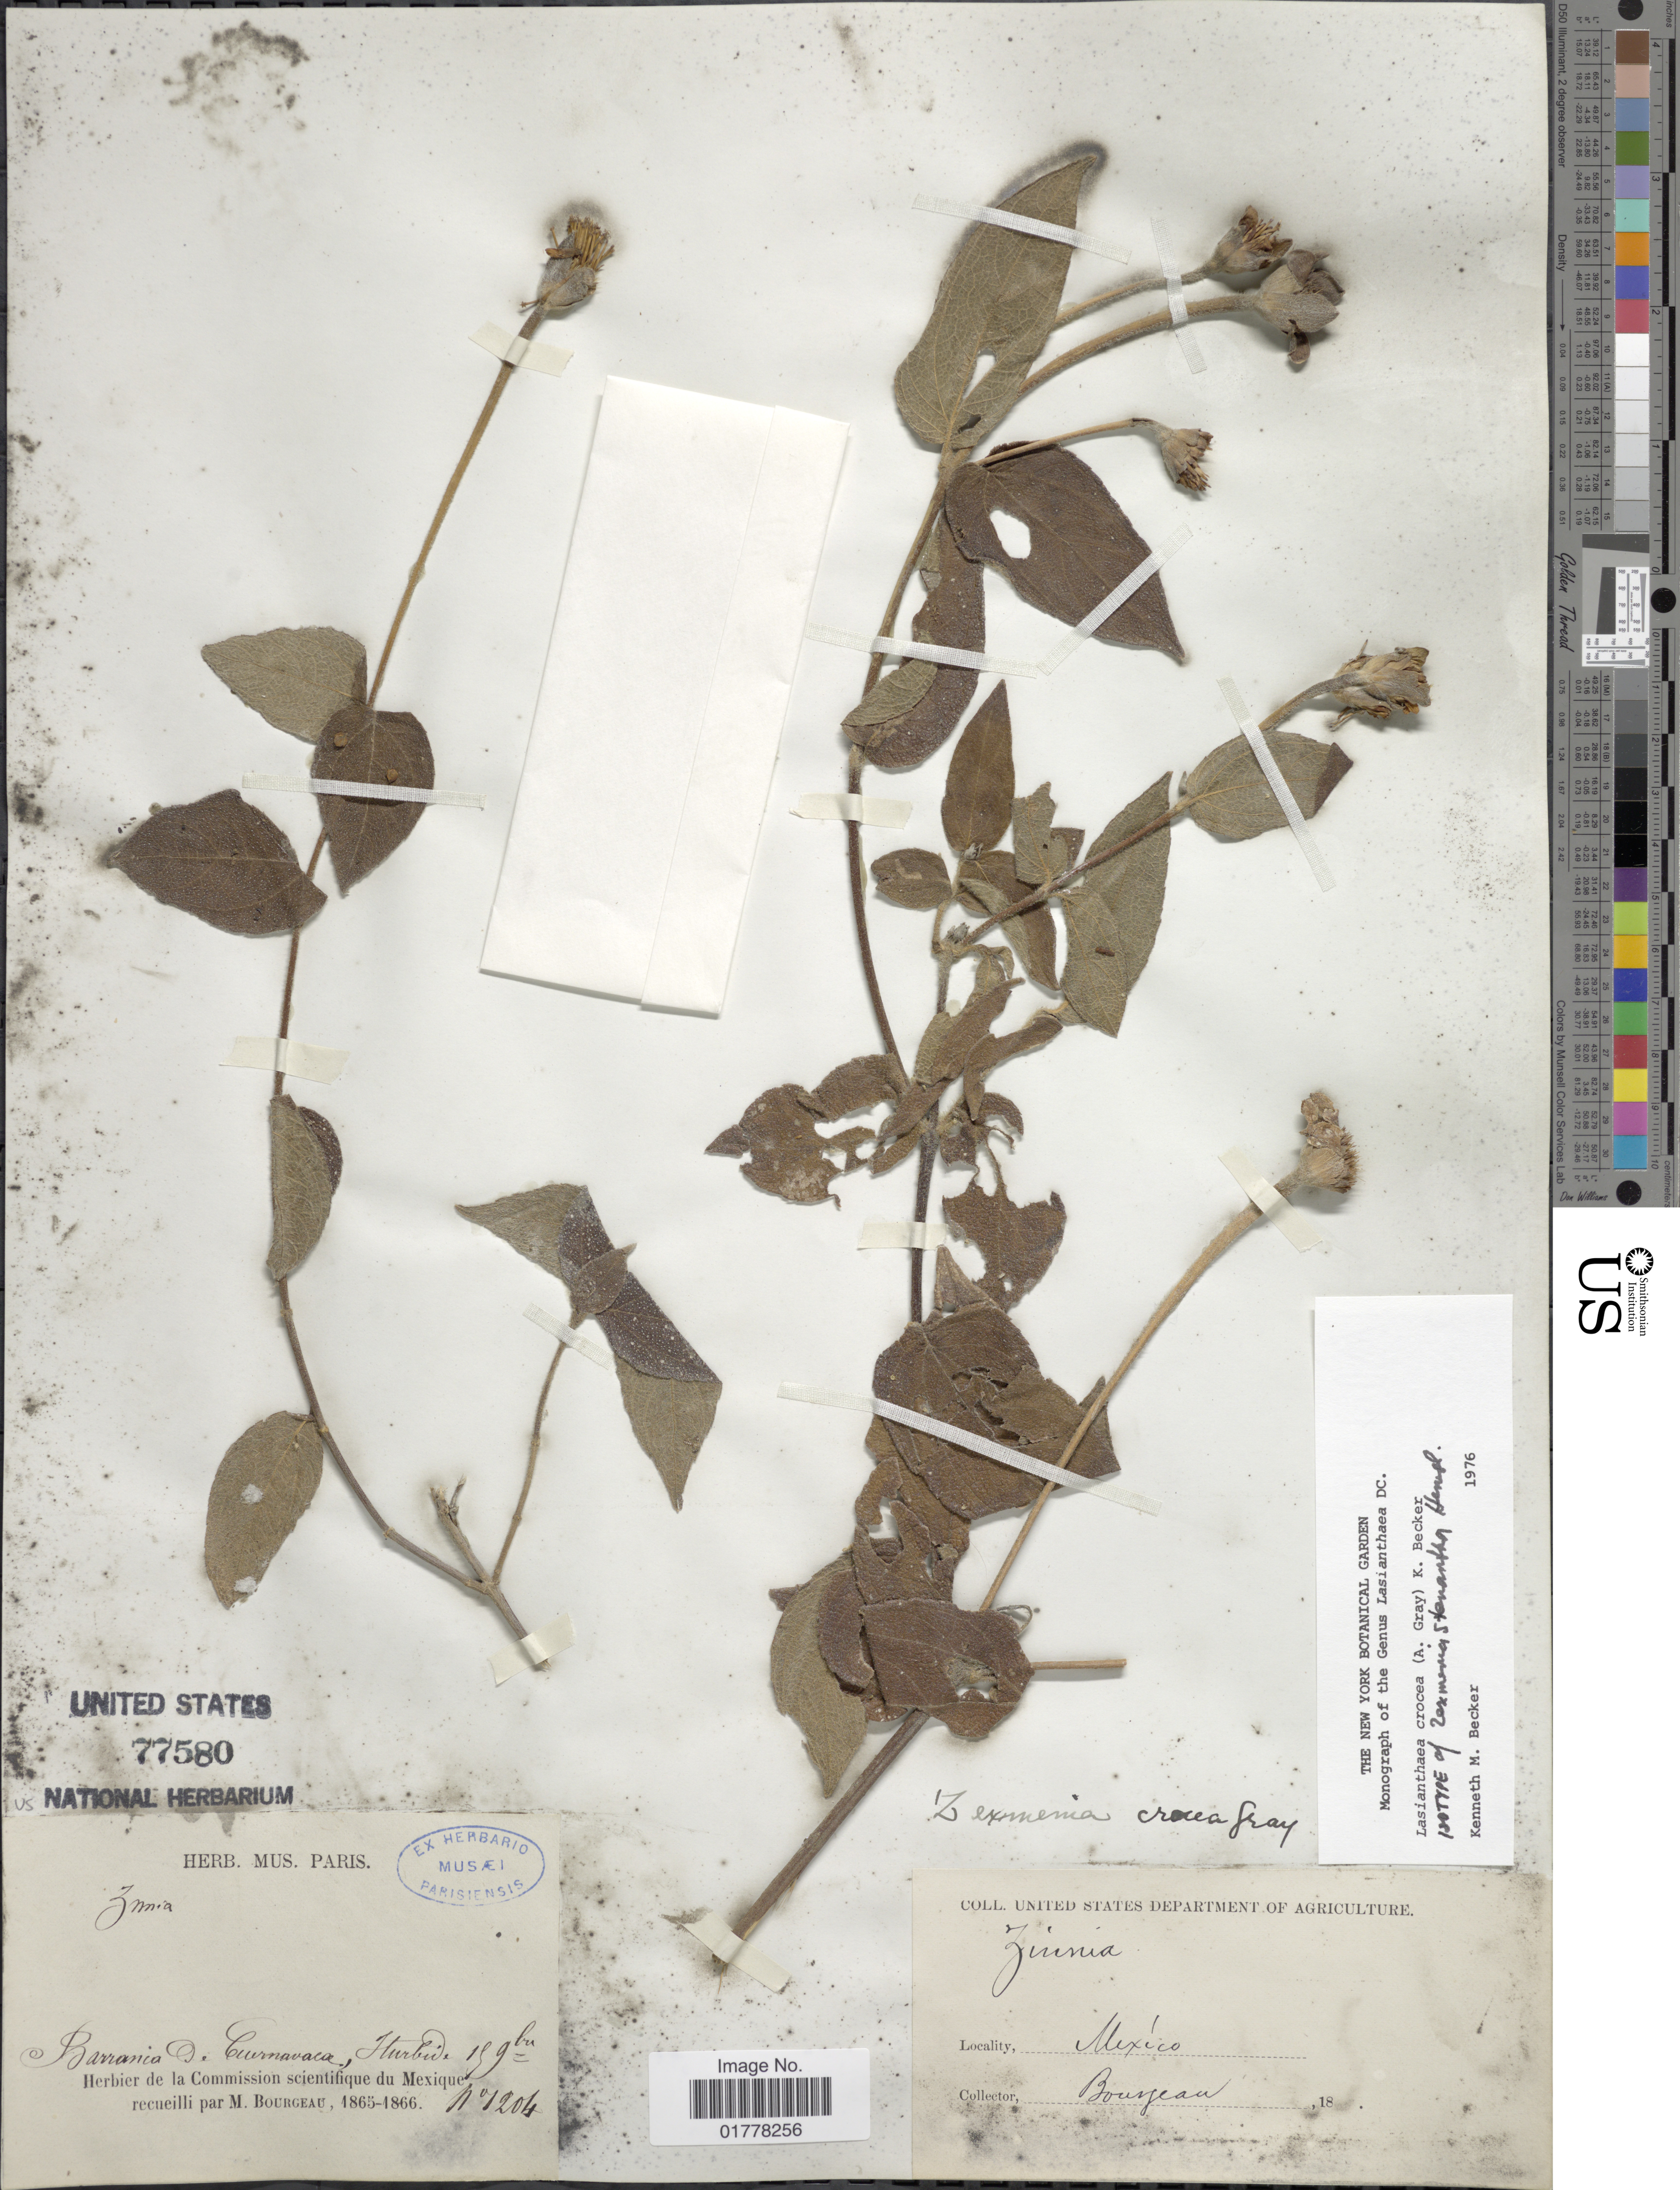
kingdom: Plantae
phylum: Tracheophyta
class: Magnoliopsida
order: Asterales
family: Asteraceae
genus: Lasianthaea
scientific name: Lasianthaea crocea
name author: (A. Gray) K.M. Becker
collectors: M. Bourgeau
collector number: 1204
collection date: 1865-11-15/1866-11-15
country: Mexico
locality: Barranca d. Cuernavaca, Iturbide.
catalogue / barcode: US 77580